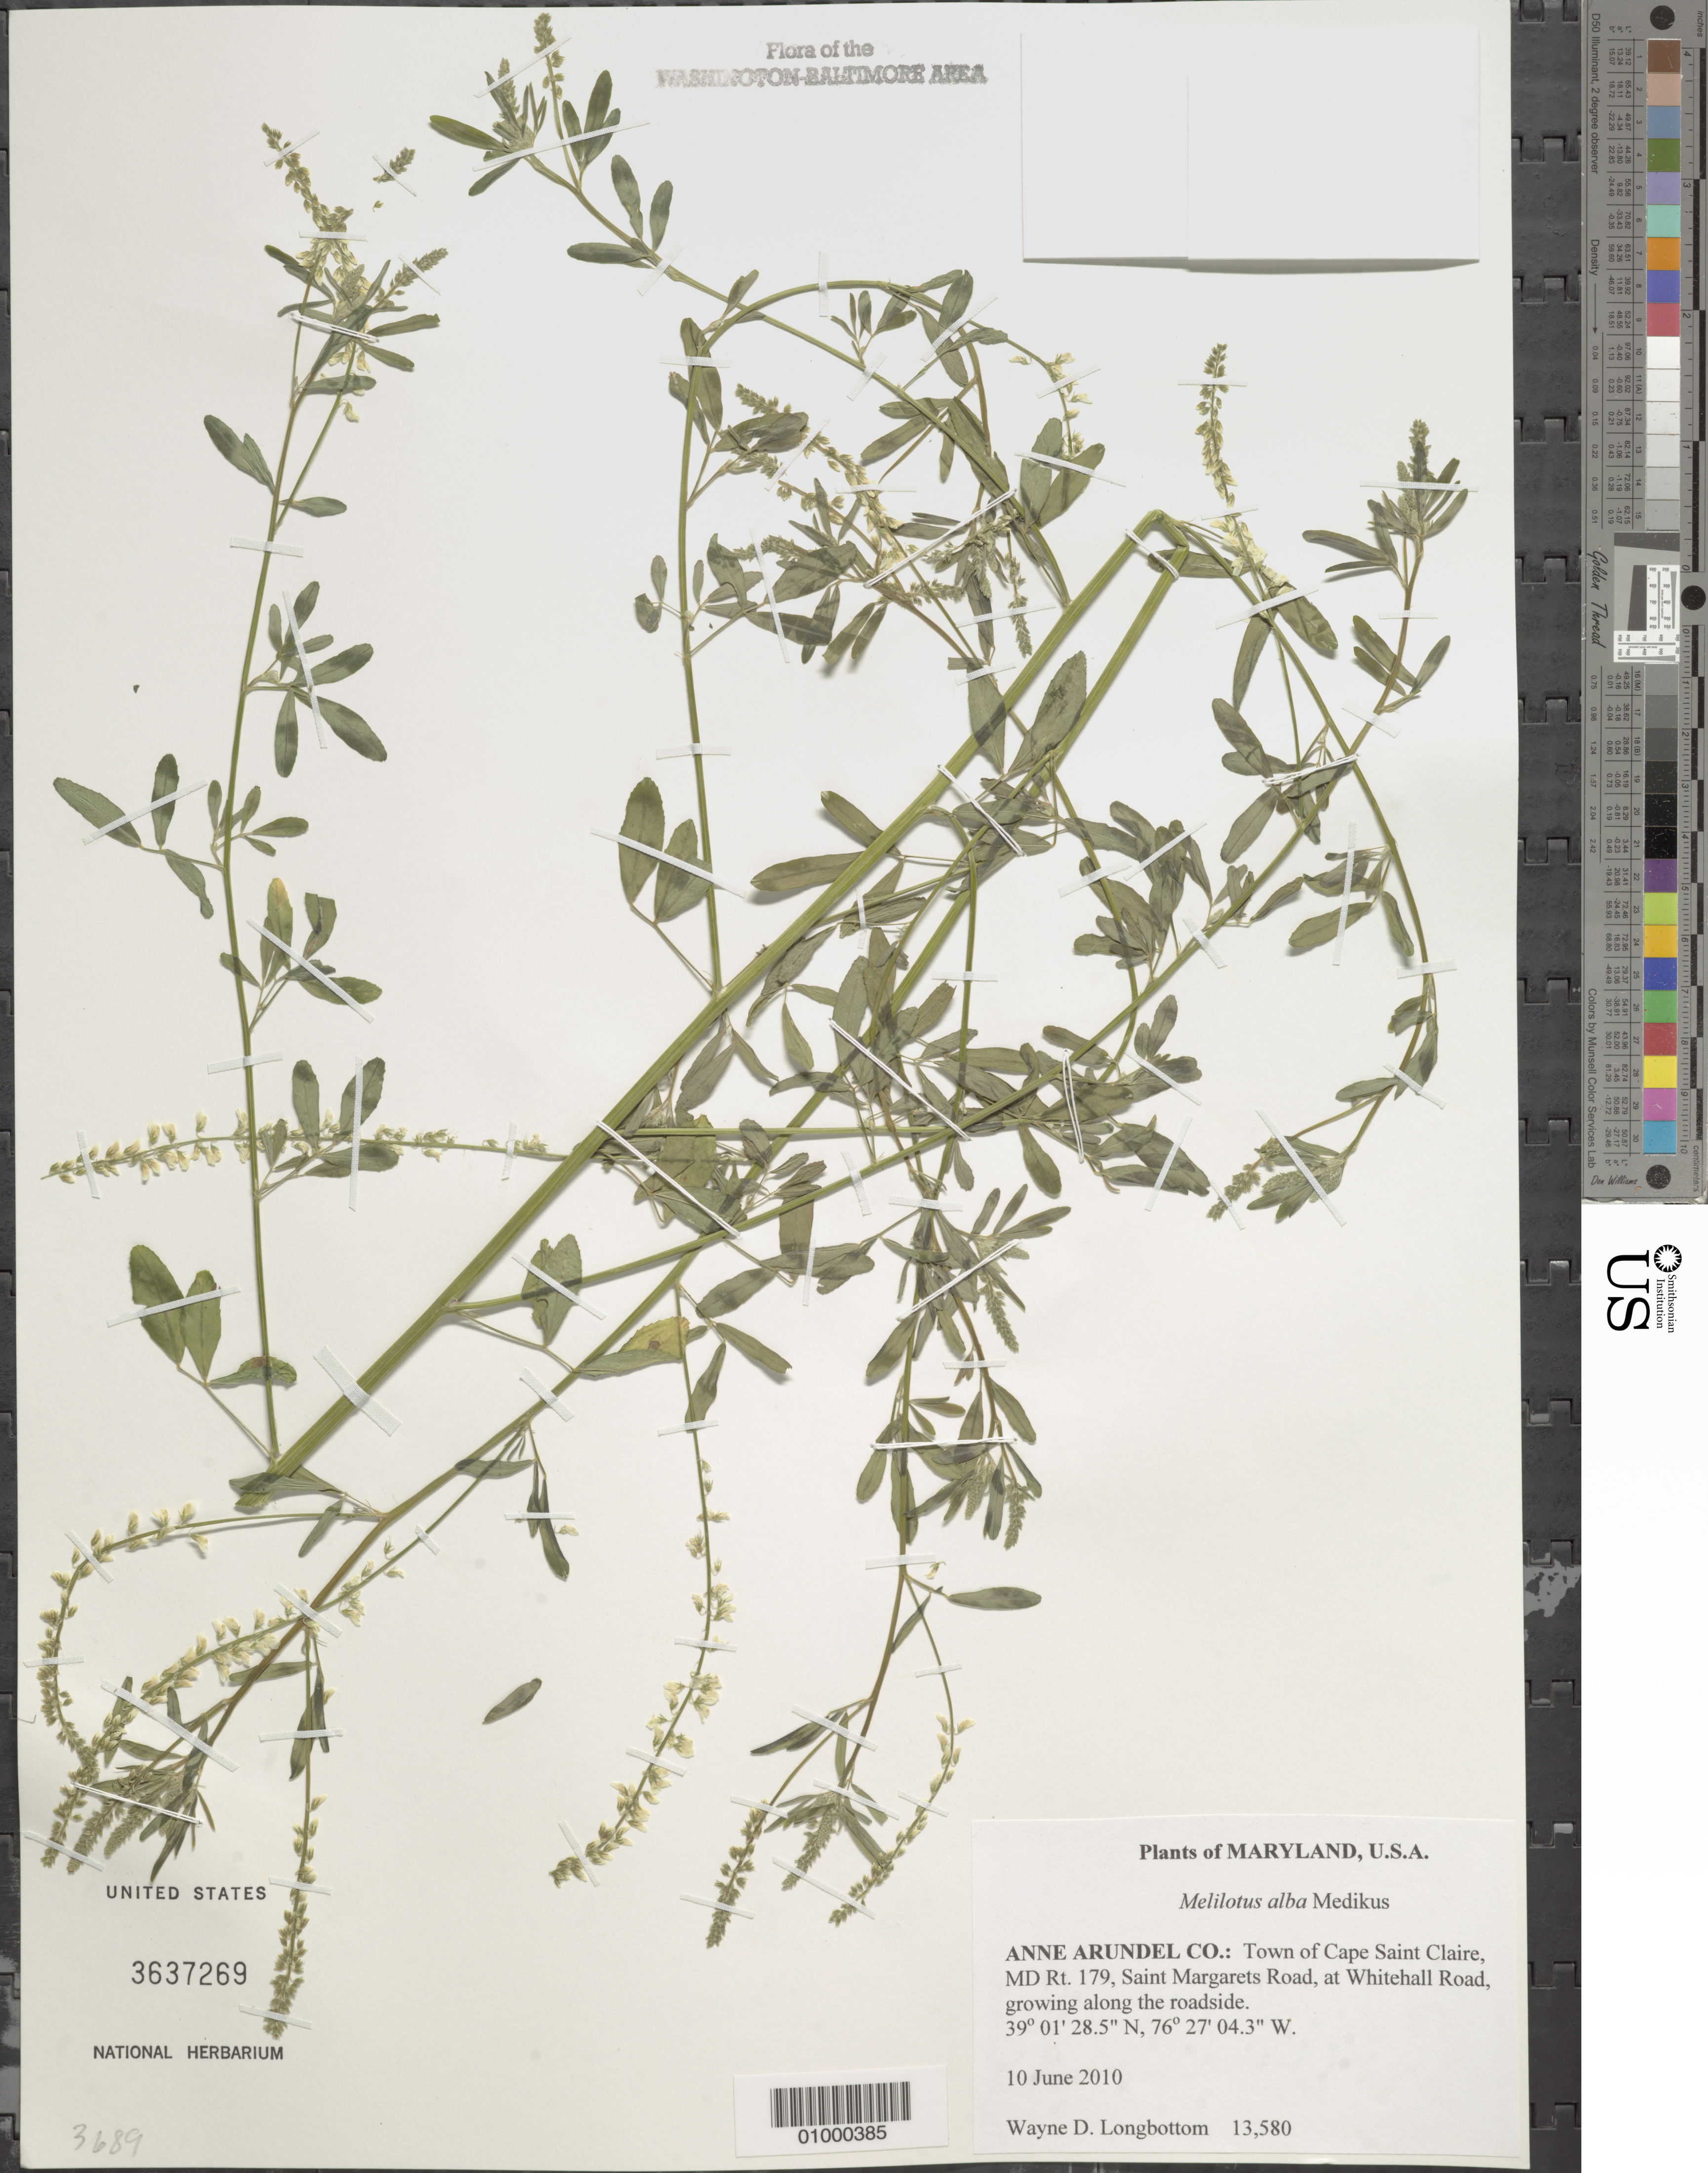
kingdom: Plantae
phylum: Tracheophyta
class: Magnoliopsida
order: Fabales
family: Fabaceae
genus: Melilotus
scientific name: Melilotus albus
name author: Medik.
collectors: W. D. Longbottom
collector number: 13580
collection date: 2010-06-10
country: United States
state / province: Maryland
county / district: Anne Arundel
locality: Town of Cape Saint Claire, MD Rt. 179, Saint Margarets Road, at Whitehall Road, growing along the roadside.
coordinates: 39 01 28.5 N, 76 27 04.3 W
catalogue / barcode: US 2627269